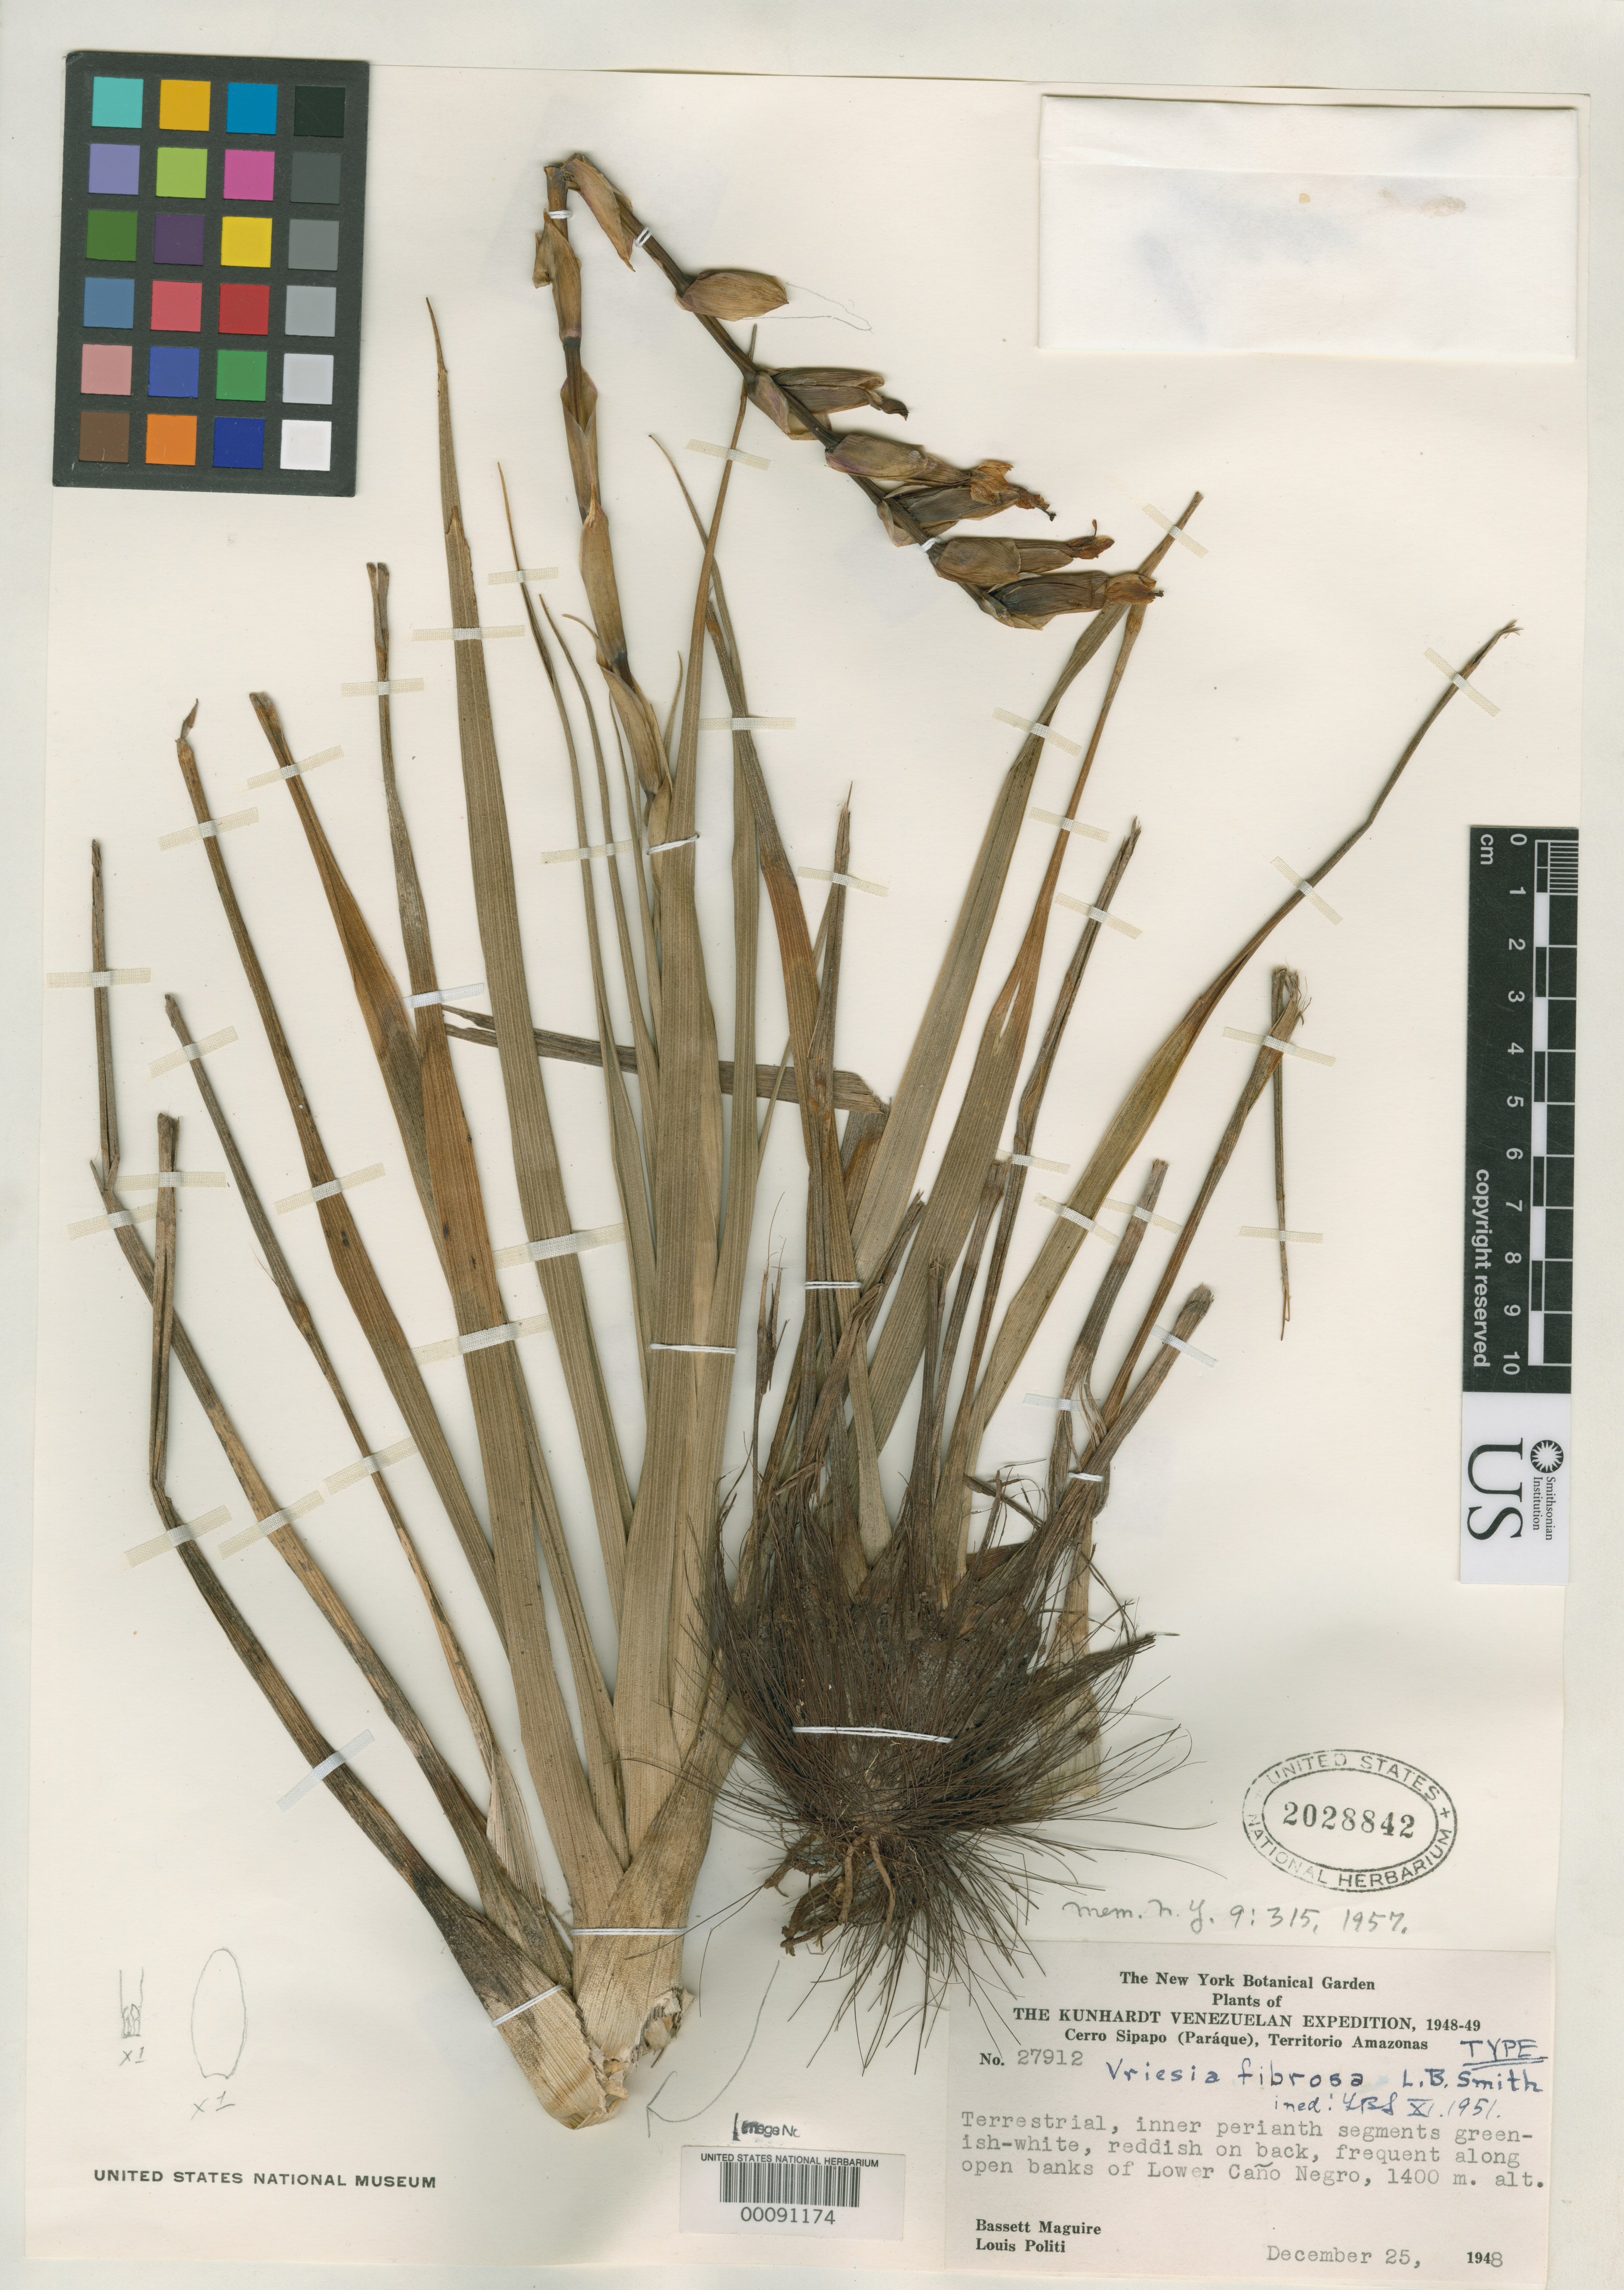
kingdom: Plantae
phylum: Tracheophyta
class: Liliopsida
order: Poales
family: Bromeliaceae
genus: Vriesea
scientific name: Vriesea fibrosa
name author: L.B. Sm.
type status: Holotype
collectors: B. Maguire & L. Politi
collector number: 27912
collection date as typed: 25 Dec 1948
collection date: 1948-12-25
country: Venezuela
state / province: Amazonas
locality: Lower Cano Negro, Cerra Sipapo.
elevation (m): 1400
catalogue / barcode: US 2028842